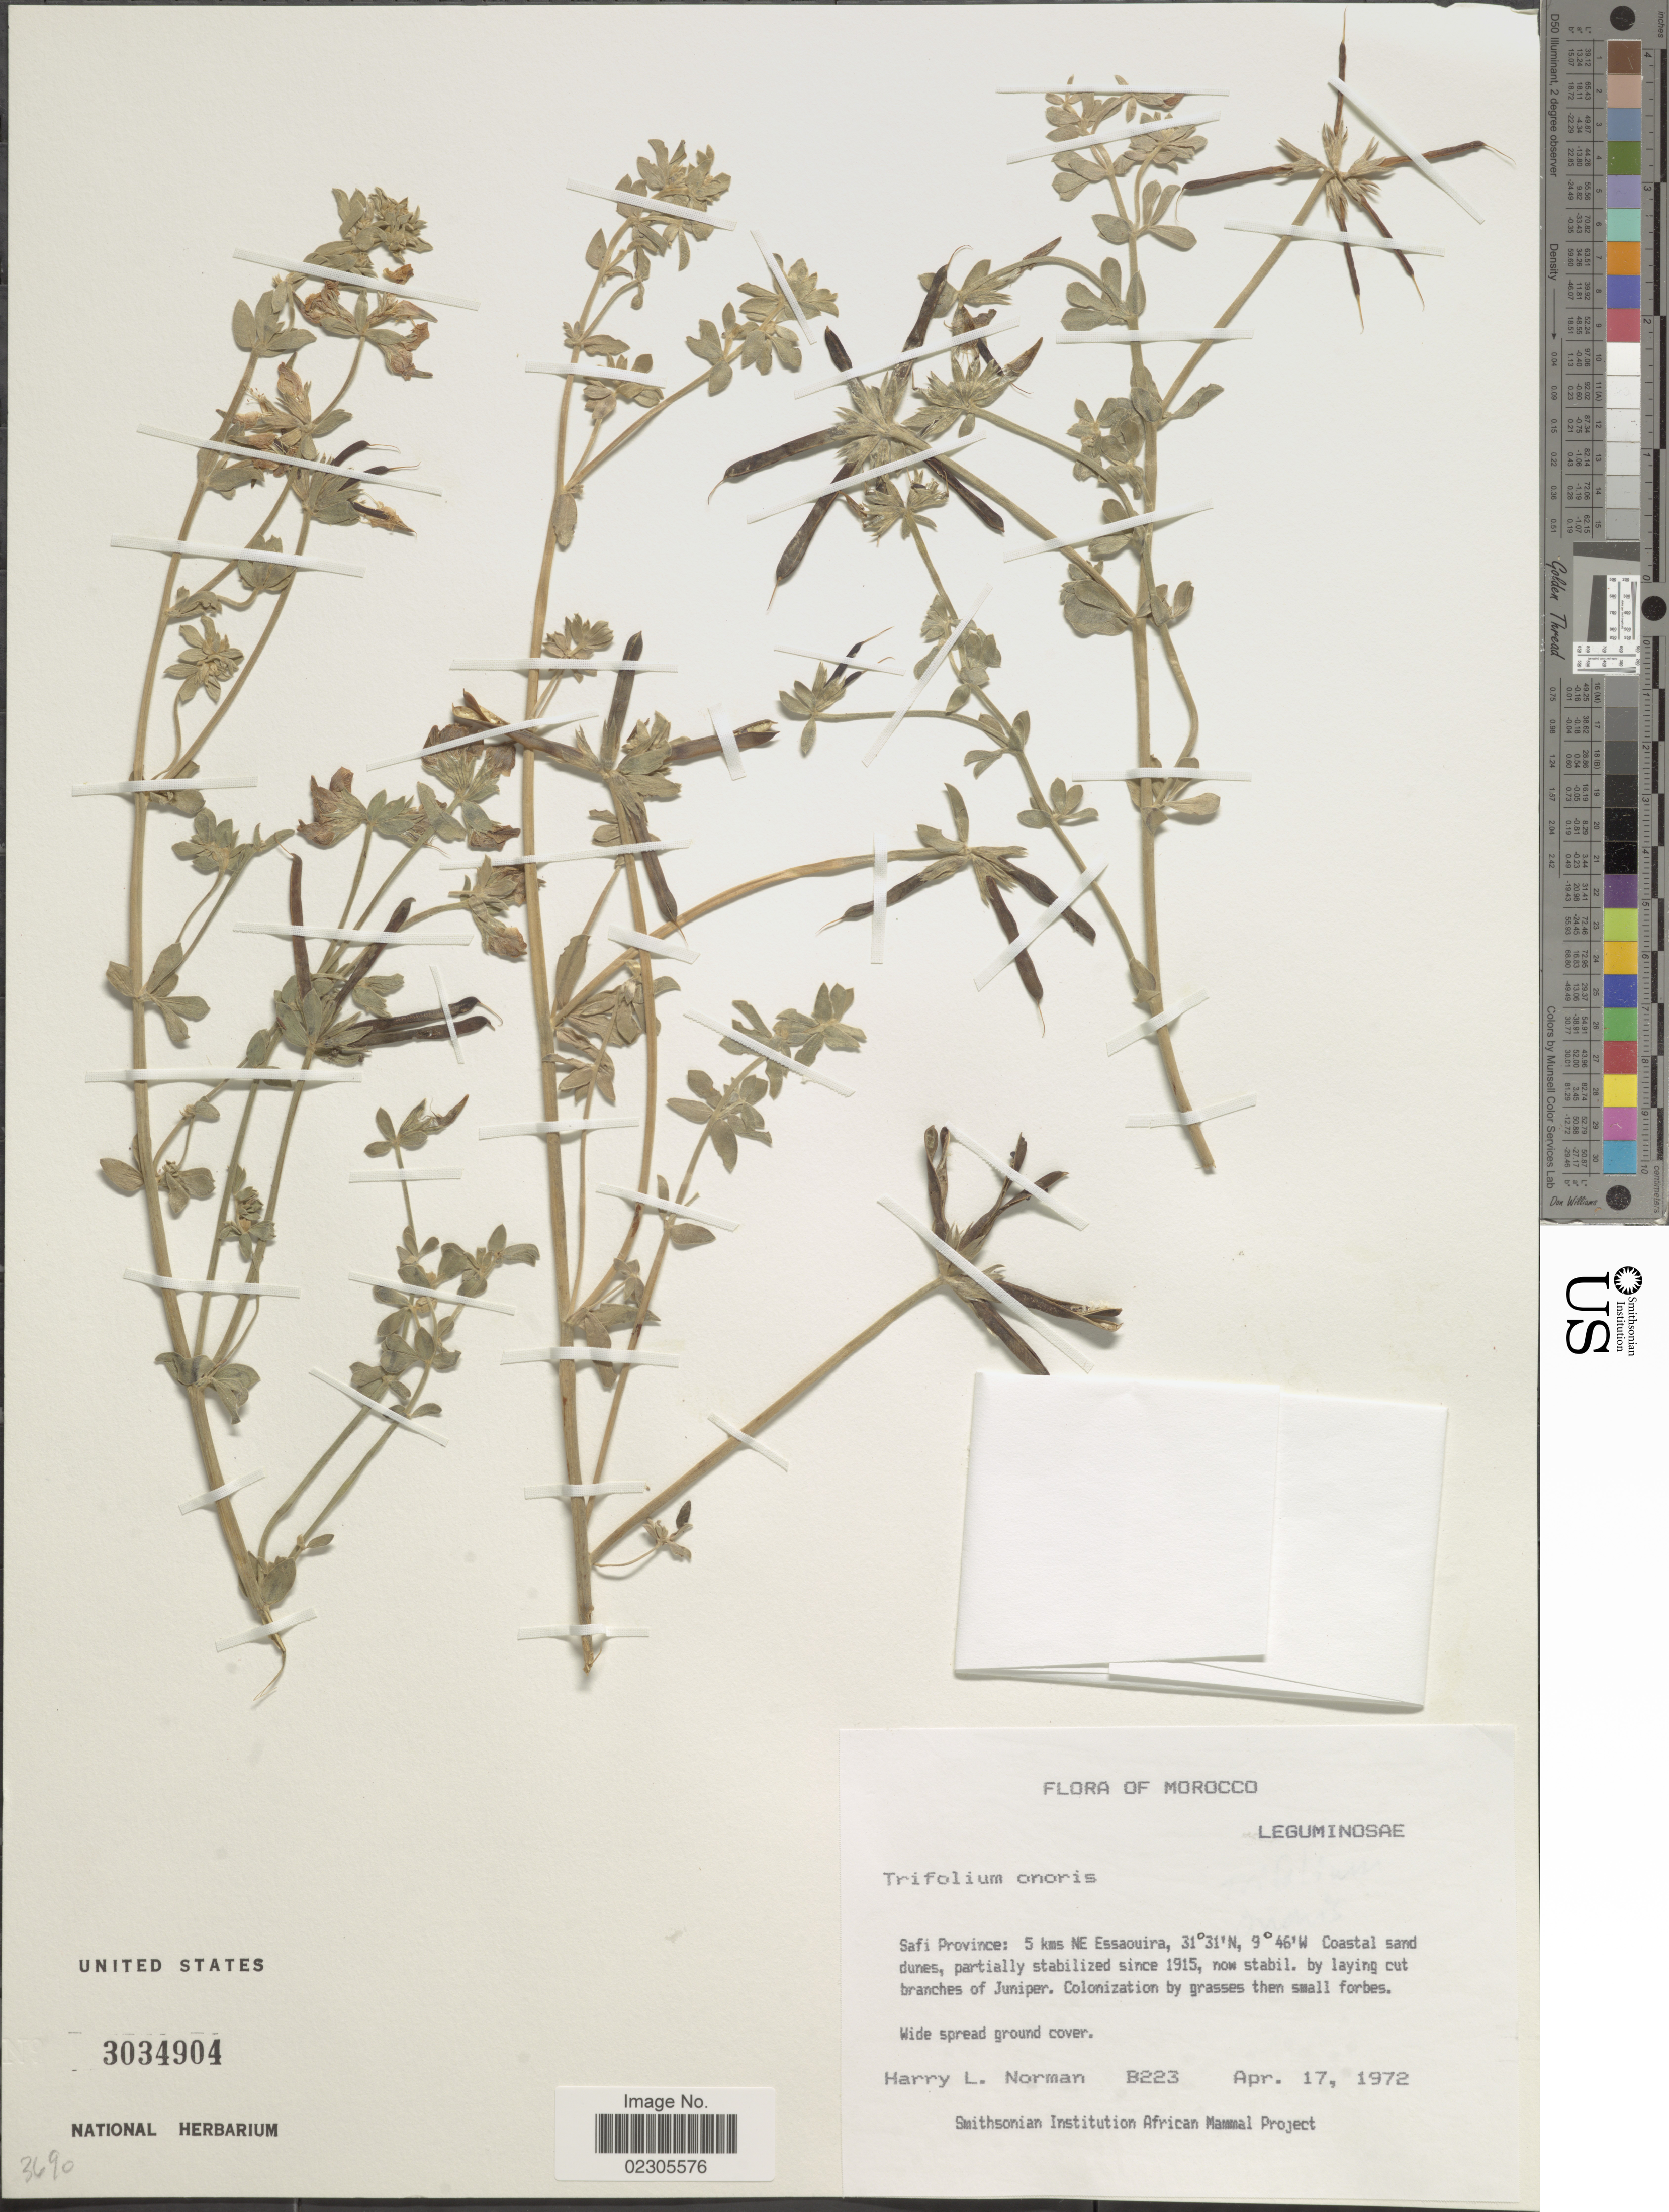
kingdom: Plantae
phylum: Tracheophyta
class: Magnoliopsida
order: Fabales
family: Fabaceae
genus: Trifolium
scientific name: Trifolium sp.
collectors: Norman, H.L.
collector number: B223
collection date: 1972-04-17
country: Morocco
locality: Safi Province: 5 kms NE Esaaouira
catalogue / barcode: US 3034904